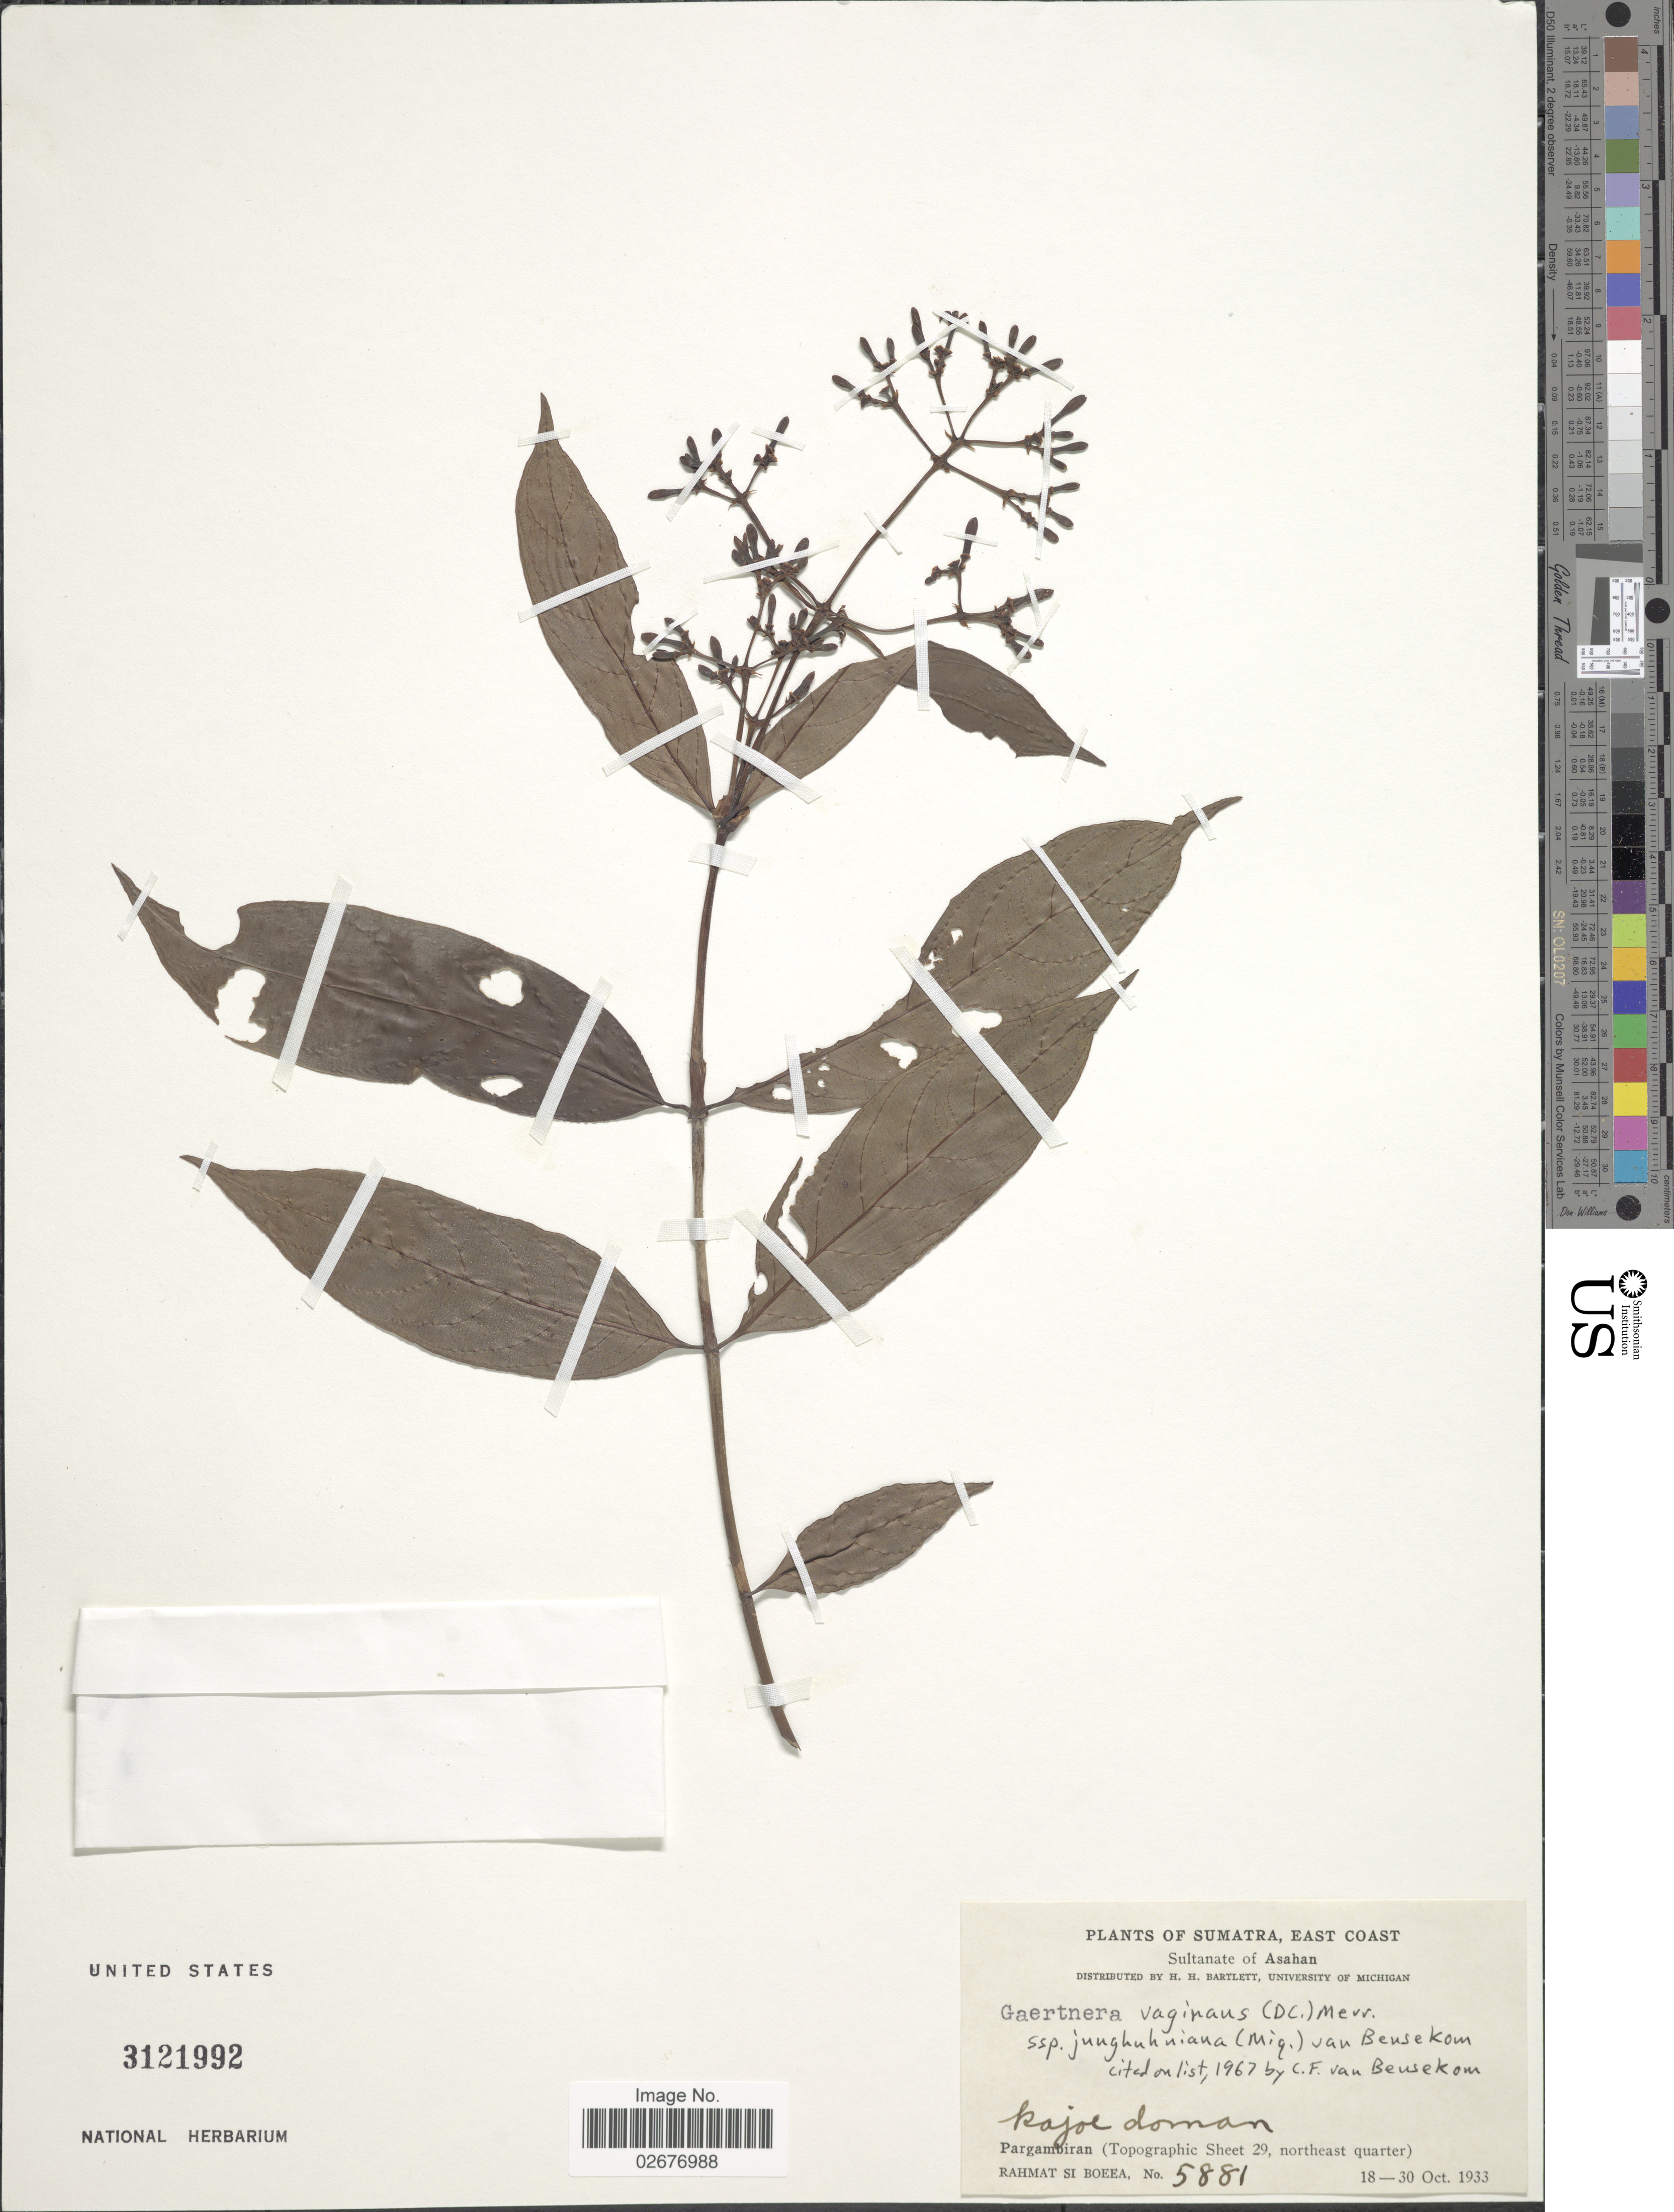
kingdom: Plantae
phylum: Tracheophyta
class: Magnoliopsida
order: Gentianales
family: Rubiaceae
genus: Gaertnera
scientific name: Gaertnera junghuhniana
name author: Miq.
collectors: Rahmat Si Boeea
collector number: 5881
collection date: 1933-10-18/1933-10-30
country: Indonesia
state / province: Sumatra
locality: East Coast, Sultanate of Asahan, Pargambiran (Topographic Sheet 29, northeast quarter)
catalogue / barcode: US 3121992